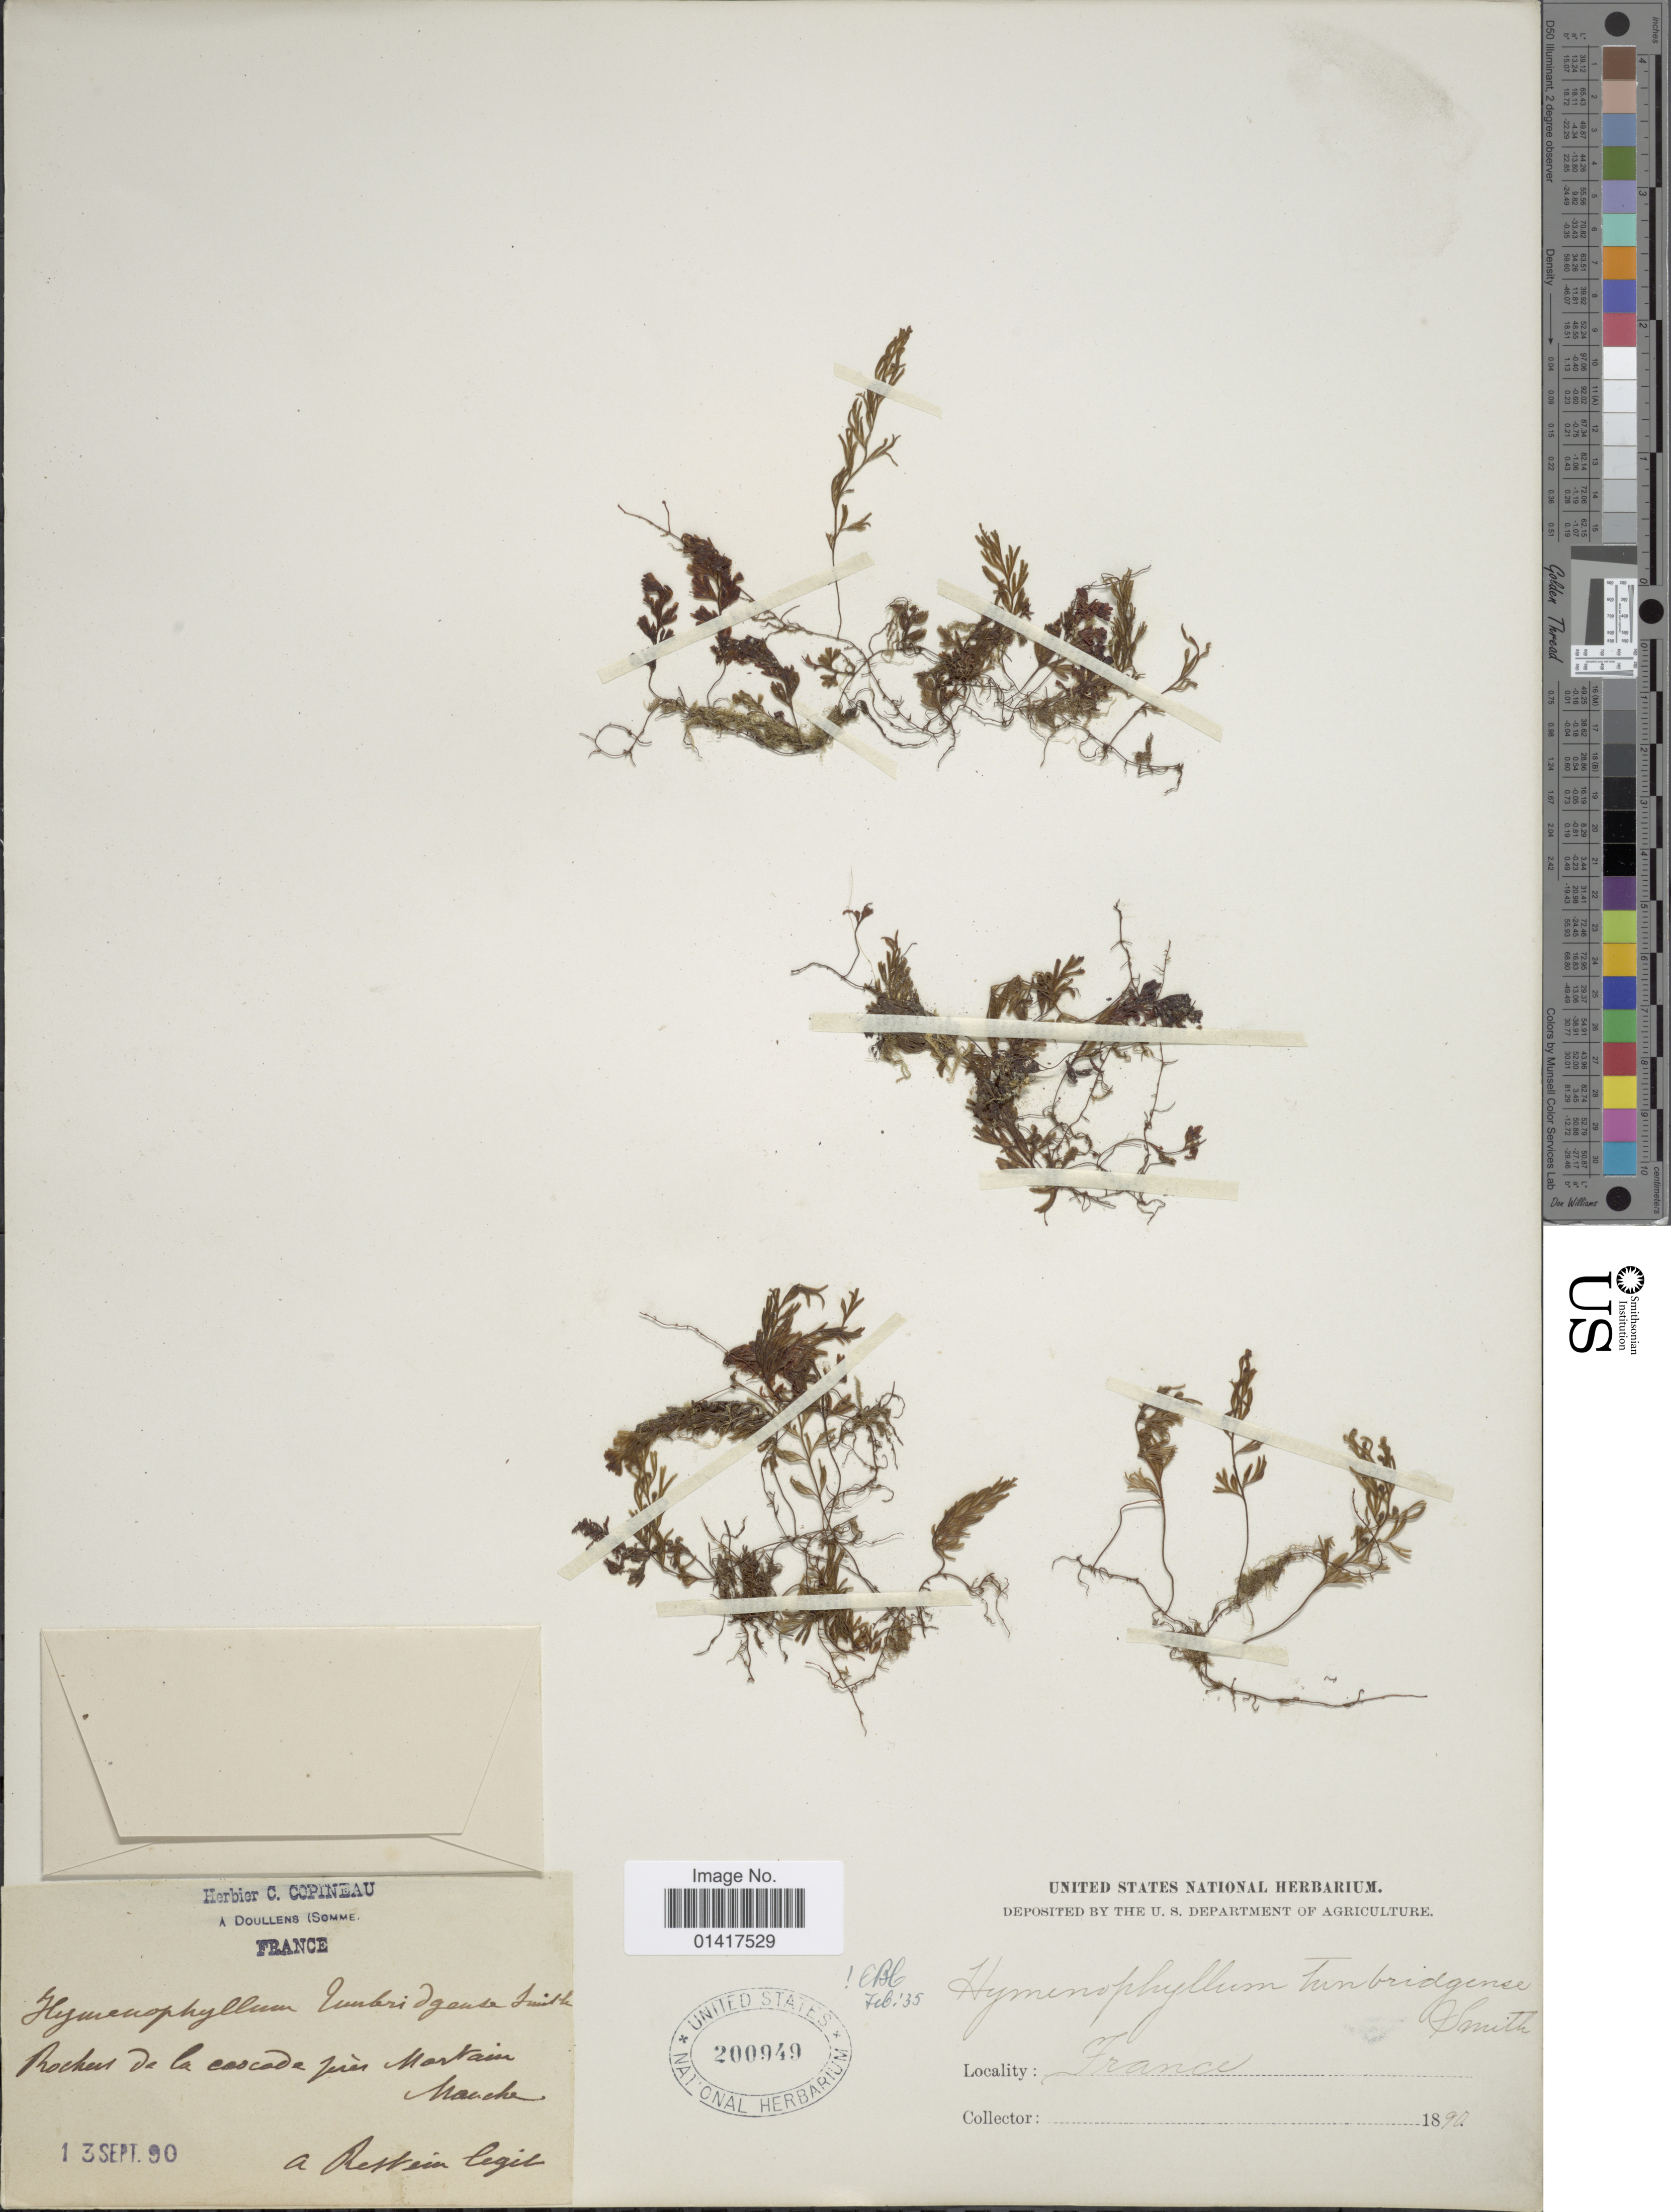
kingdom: Plantae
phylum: Tracheophyta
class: Polypodiopsida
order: Hymenophyllales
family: Hymenophyllaceae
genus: Hymenophyllum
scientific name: Hymenophyllum tunbrigense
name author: (L.) Small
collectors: Restein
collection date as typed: Transcribed d/m/y: 13/9/90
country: France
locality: Rockers de la cascade pres Martain [interpreted]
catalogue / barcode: US 200949